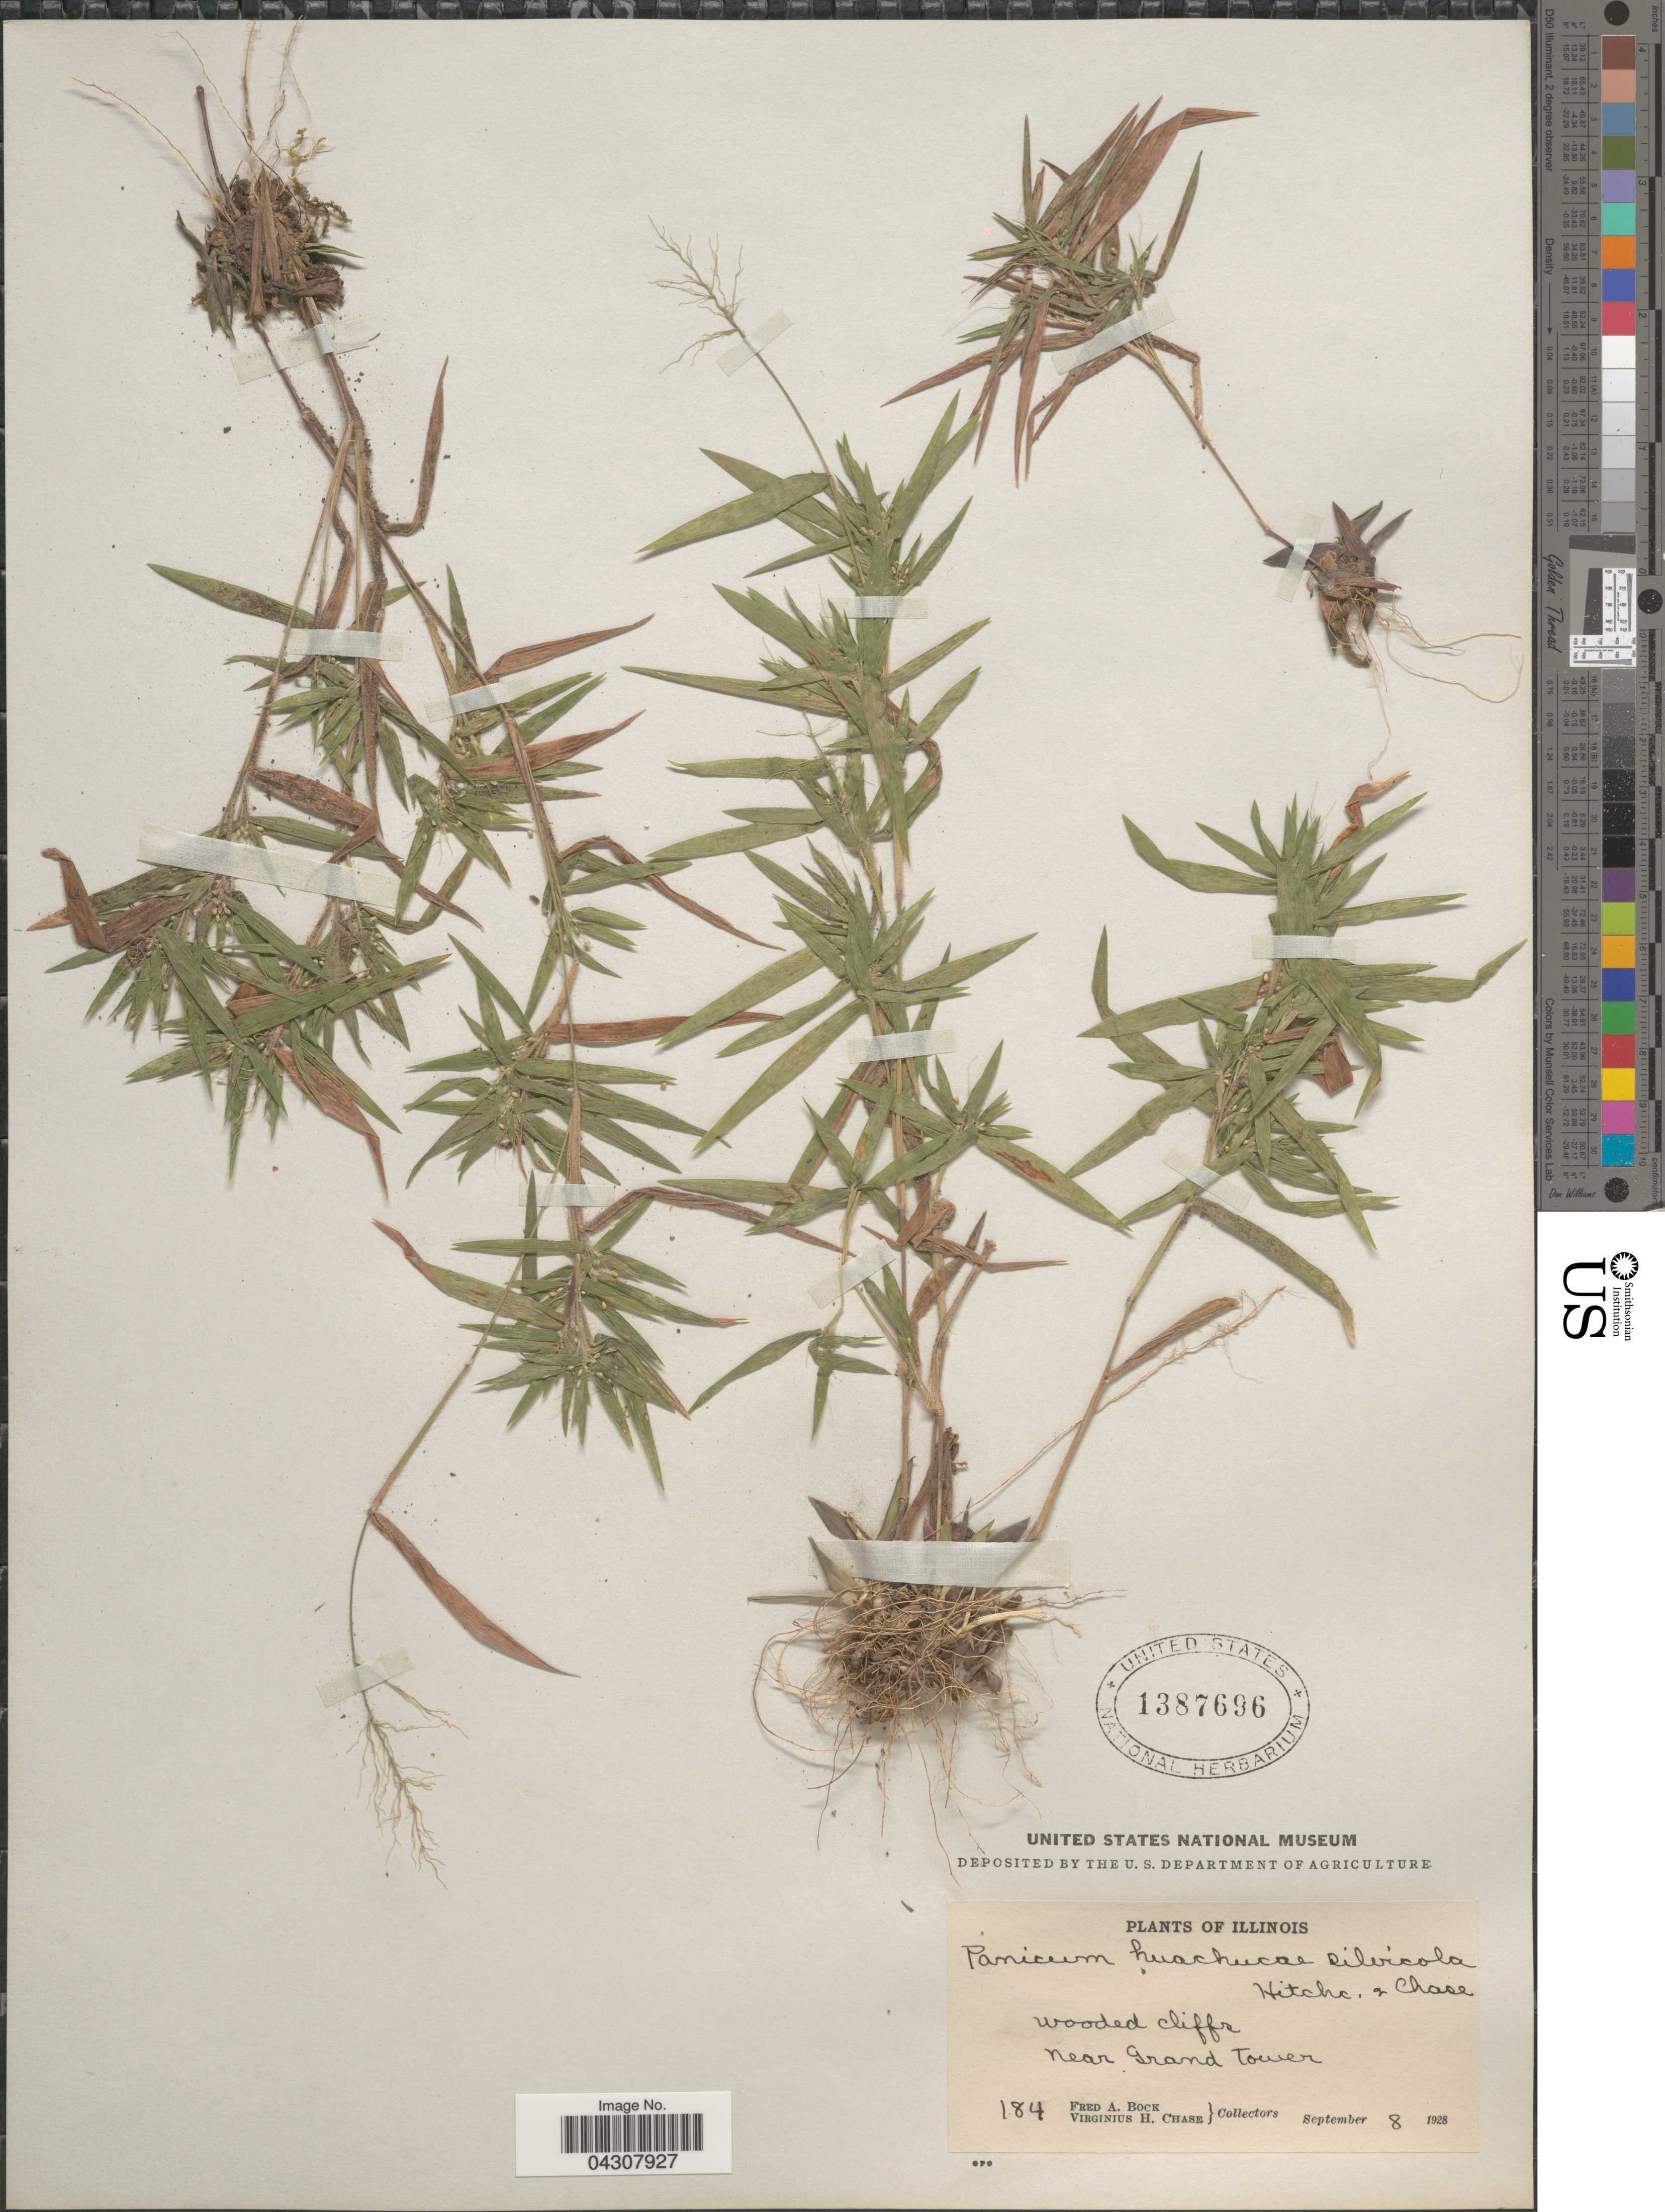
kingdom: Plantae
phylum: Tracheophyta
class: Liliopsida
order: Poales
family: Poaceae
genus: Dichanthelium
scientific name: Dichanthelium acuminatum var. acuminatum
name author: (Sw.) Gould & C.A. Clark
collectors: F. Bock & V. H. Chase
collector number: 184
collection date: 1928-09-08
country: United States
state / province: Illinois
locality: Wooded cliffs near Grand Tower.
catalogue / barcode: US 1387696